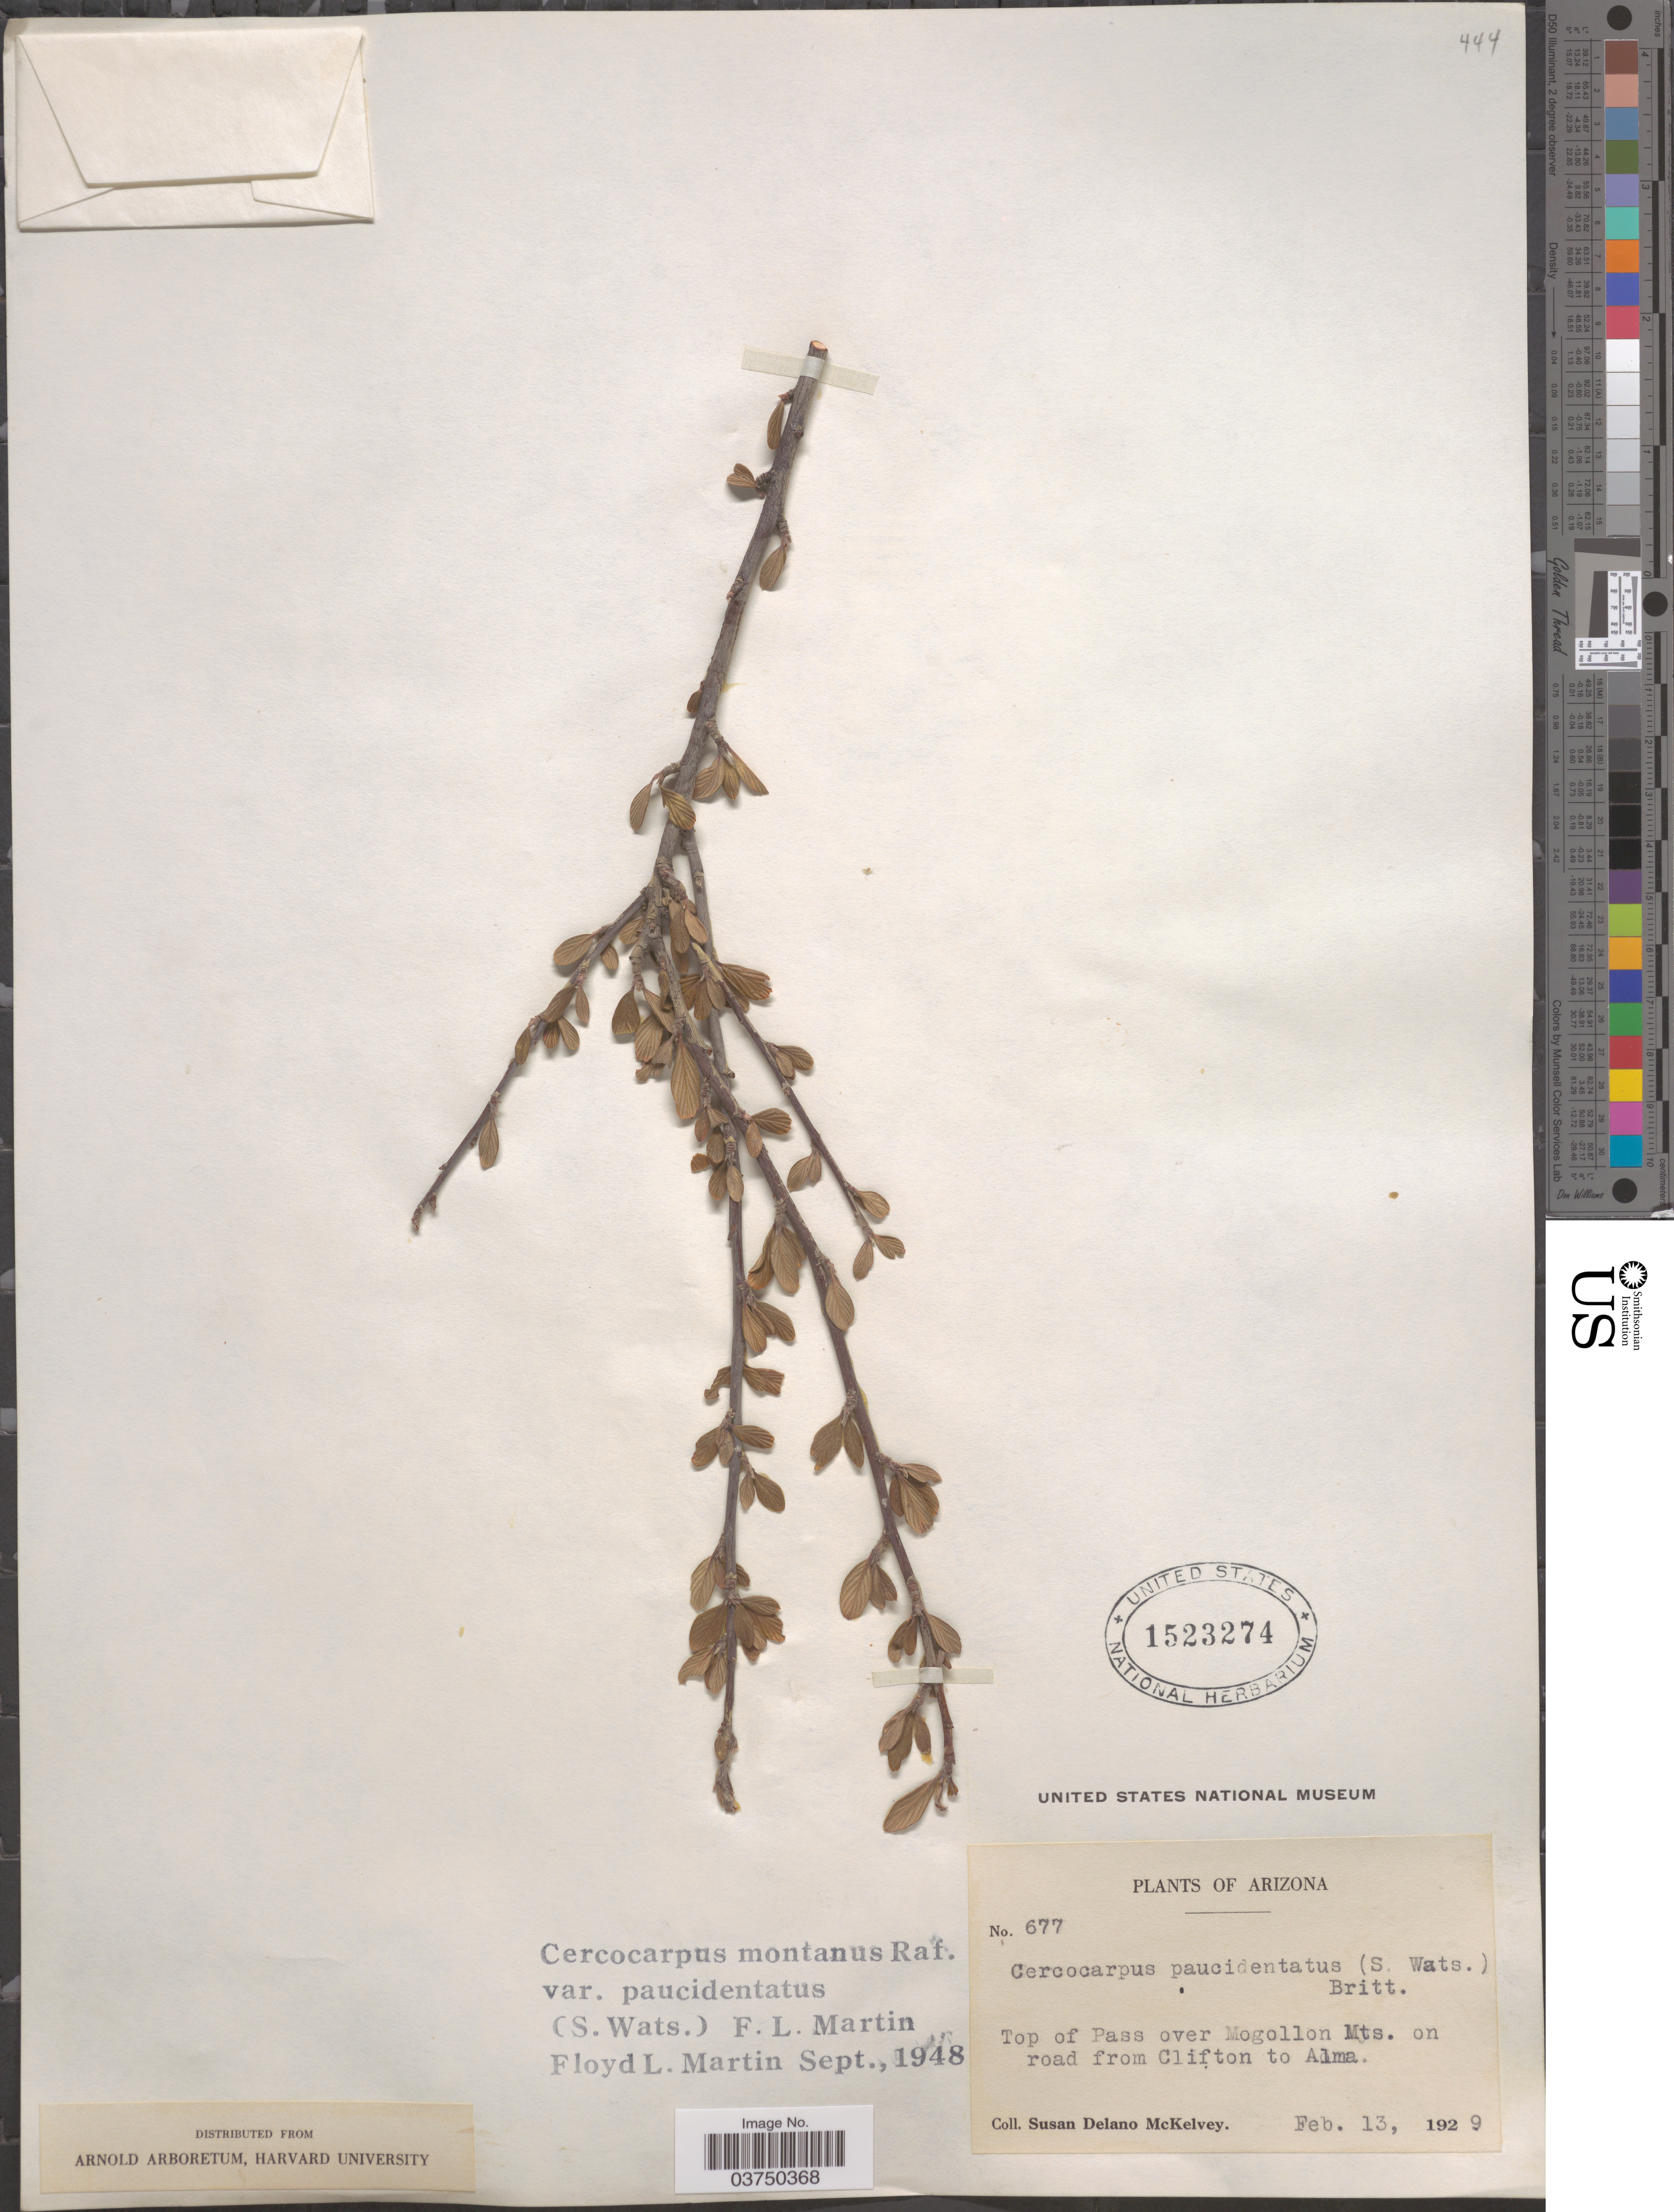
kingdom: Plantae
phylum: Tracheophyta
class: Magnoliopsida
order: Rosales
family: Rosaceae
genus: Cercocarpus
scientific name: Cercocarpus montanus var. paucidentatus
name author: (S. Watson) F.L. Martin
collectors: S. A. McKelvey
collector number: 677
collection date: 1929-02-13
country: United States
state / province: Arizona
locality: Top of Pass over Mogollon Mts. on road from Clifton to Alma.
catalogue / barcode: US 1523274